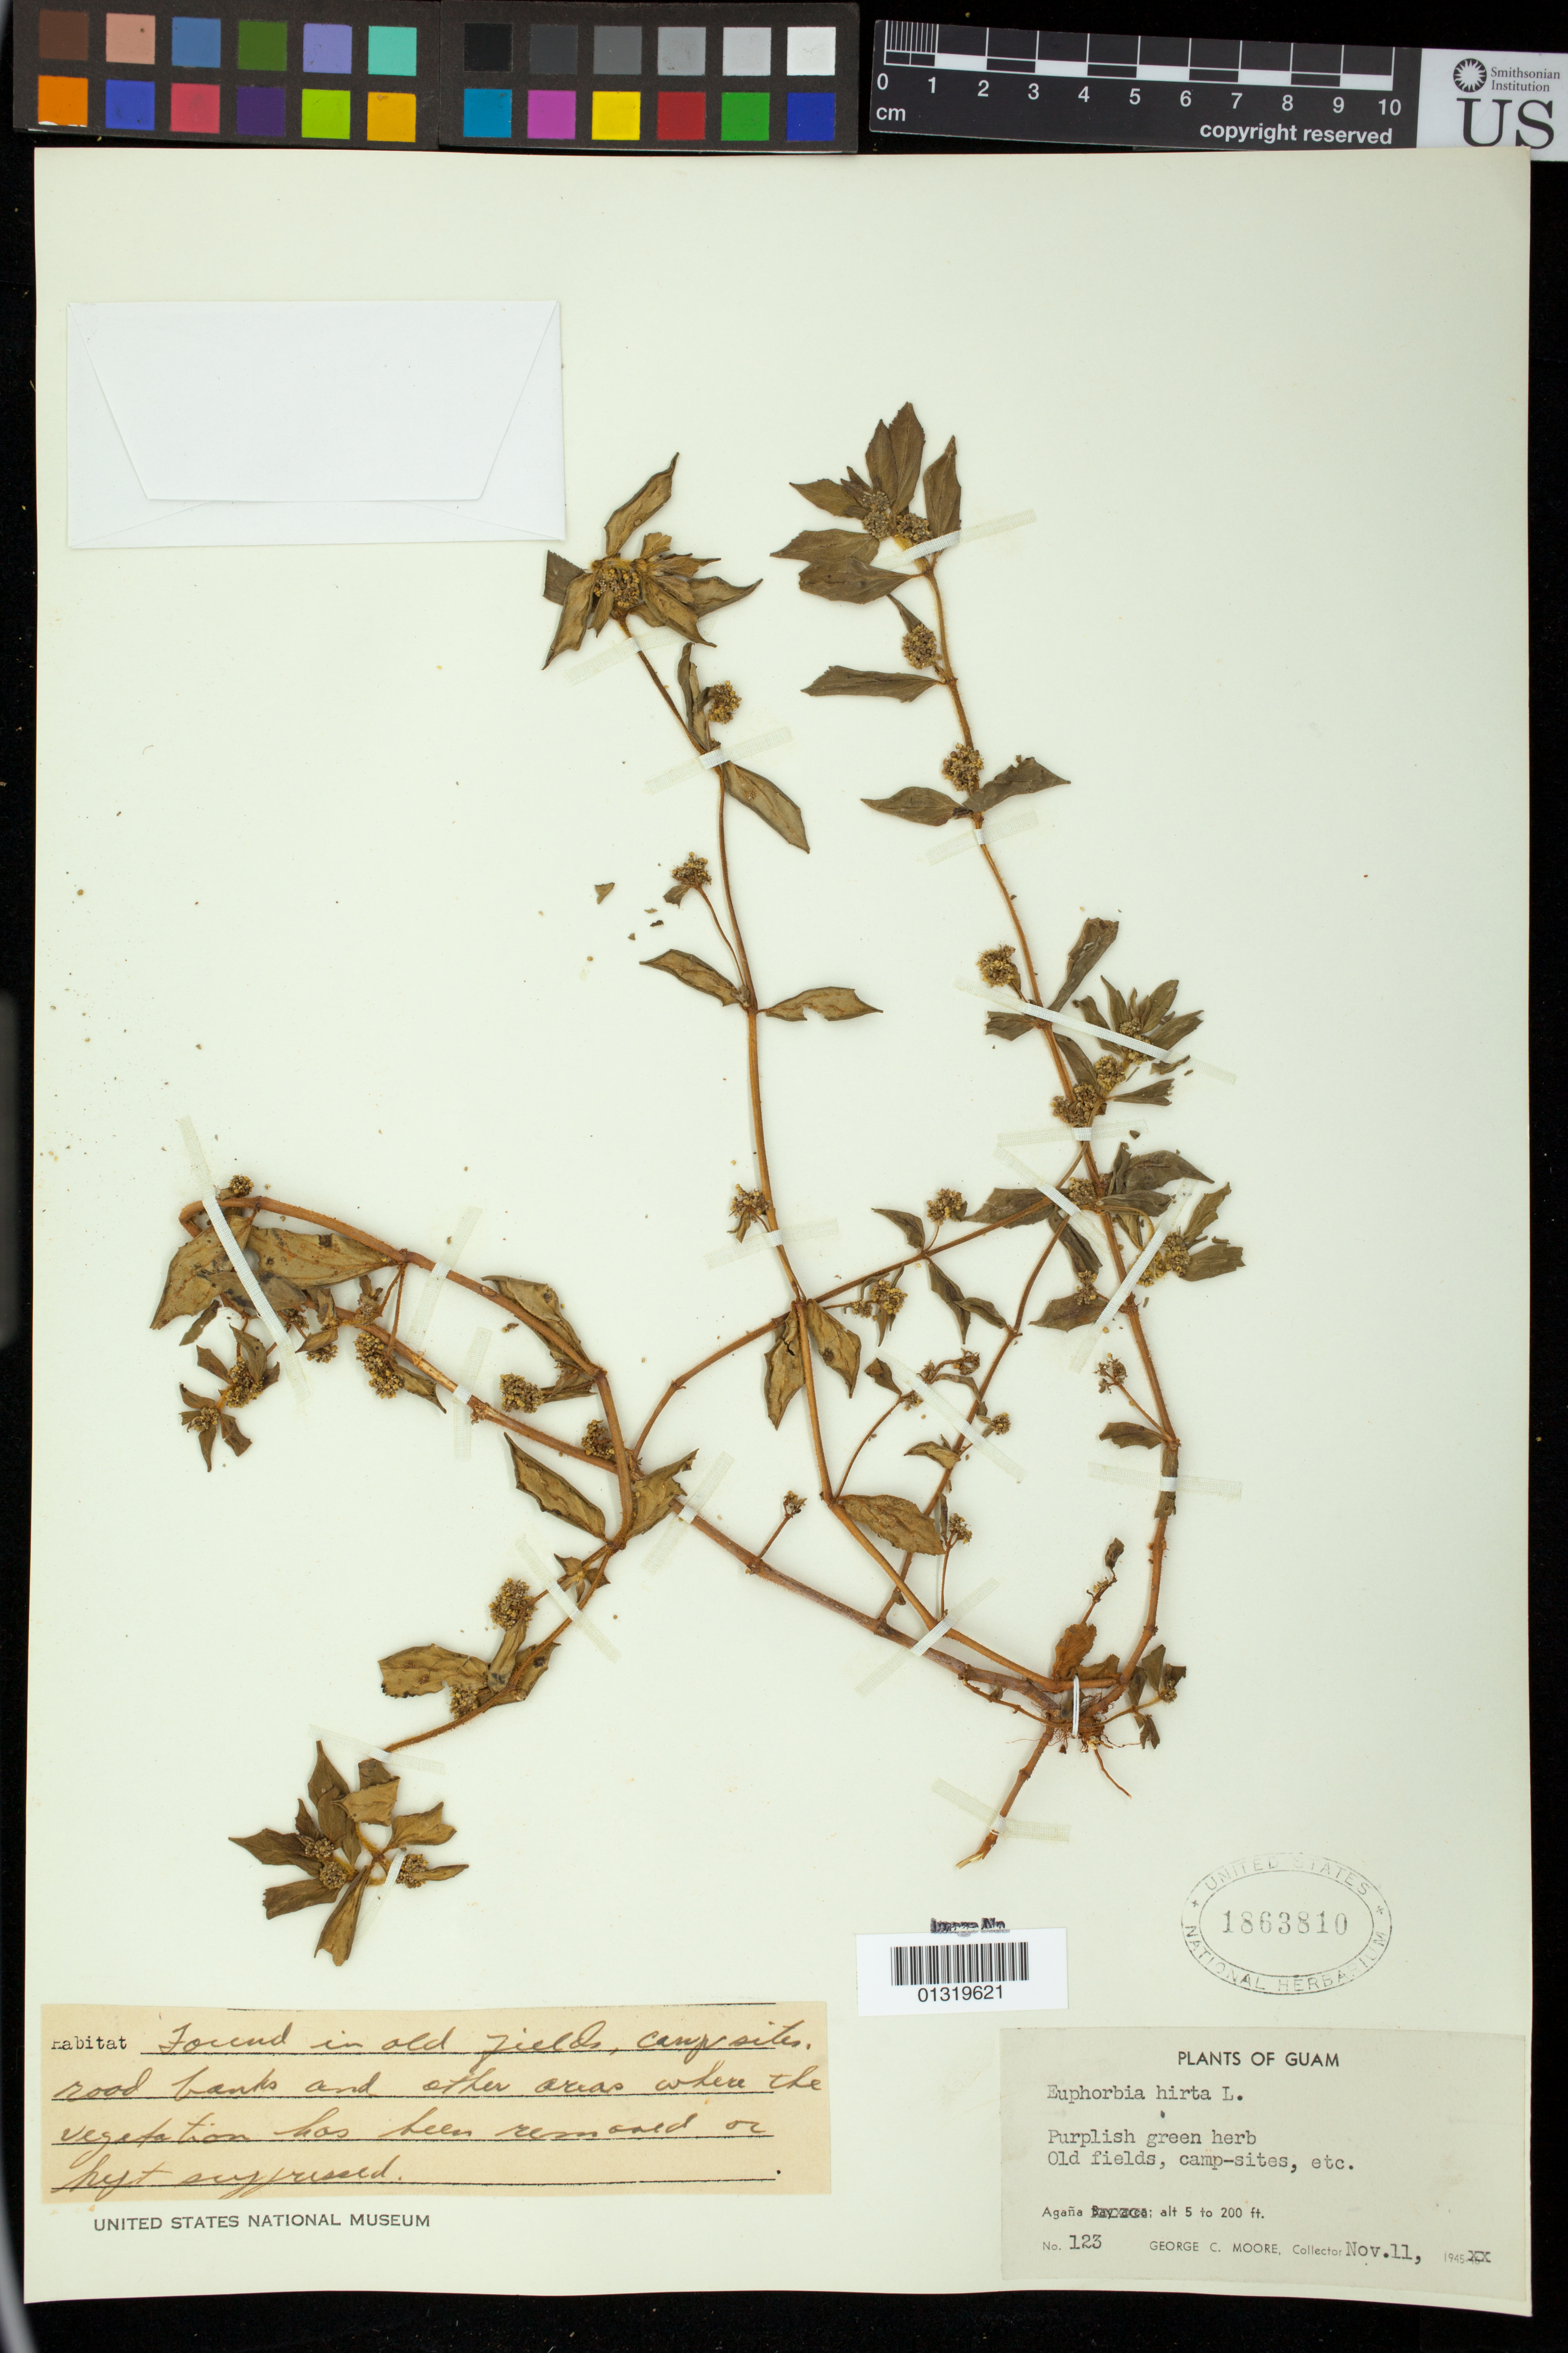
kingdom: Plantae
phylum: Tracheophyta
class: Magnoliopsida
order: Malpighiales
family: Euphorbiaceae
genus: Euphorbia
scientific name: Euphorbia hirta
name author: L.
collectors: G. C. Moore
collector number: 123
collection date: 1945-11-11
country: Guam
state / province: Agaña Heights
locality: Agaña. Old fields, camp sites, etc.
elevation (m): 2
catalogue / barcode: US 1863810